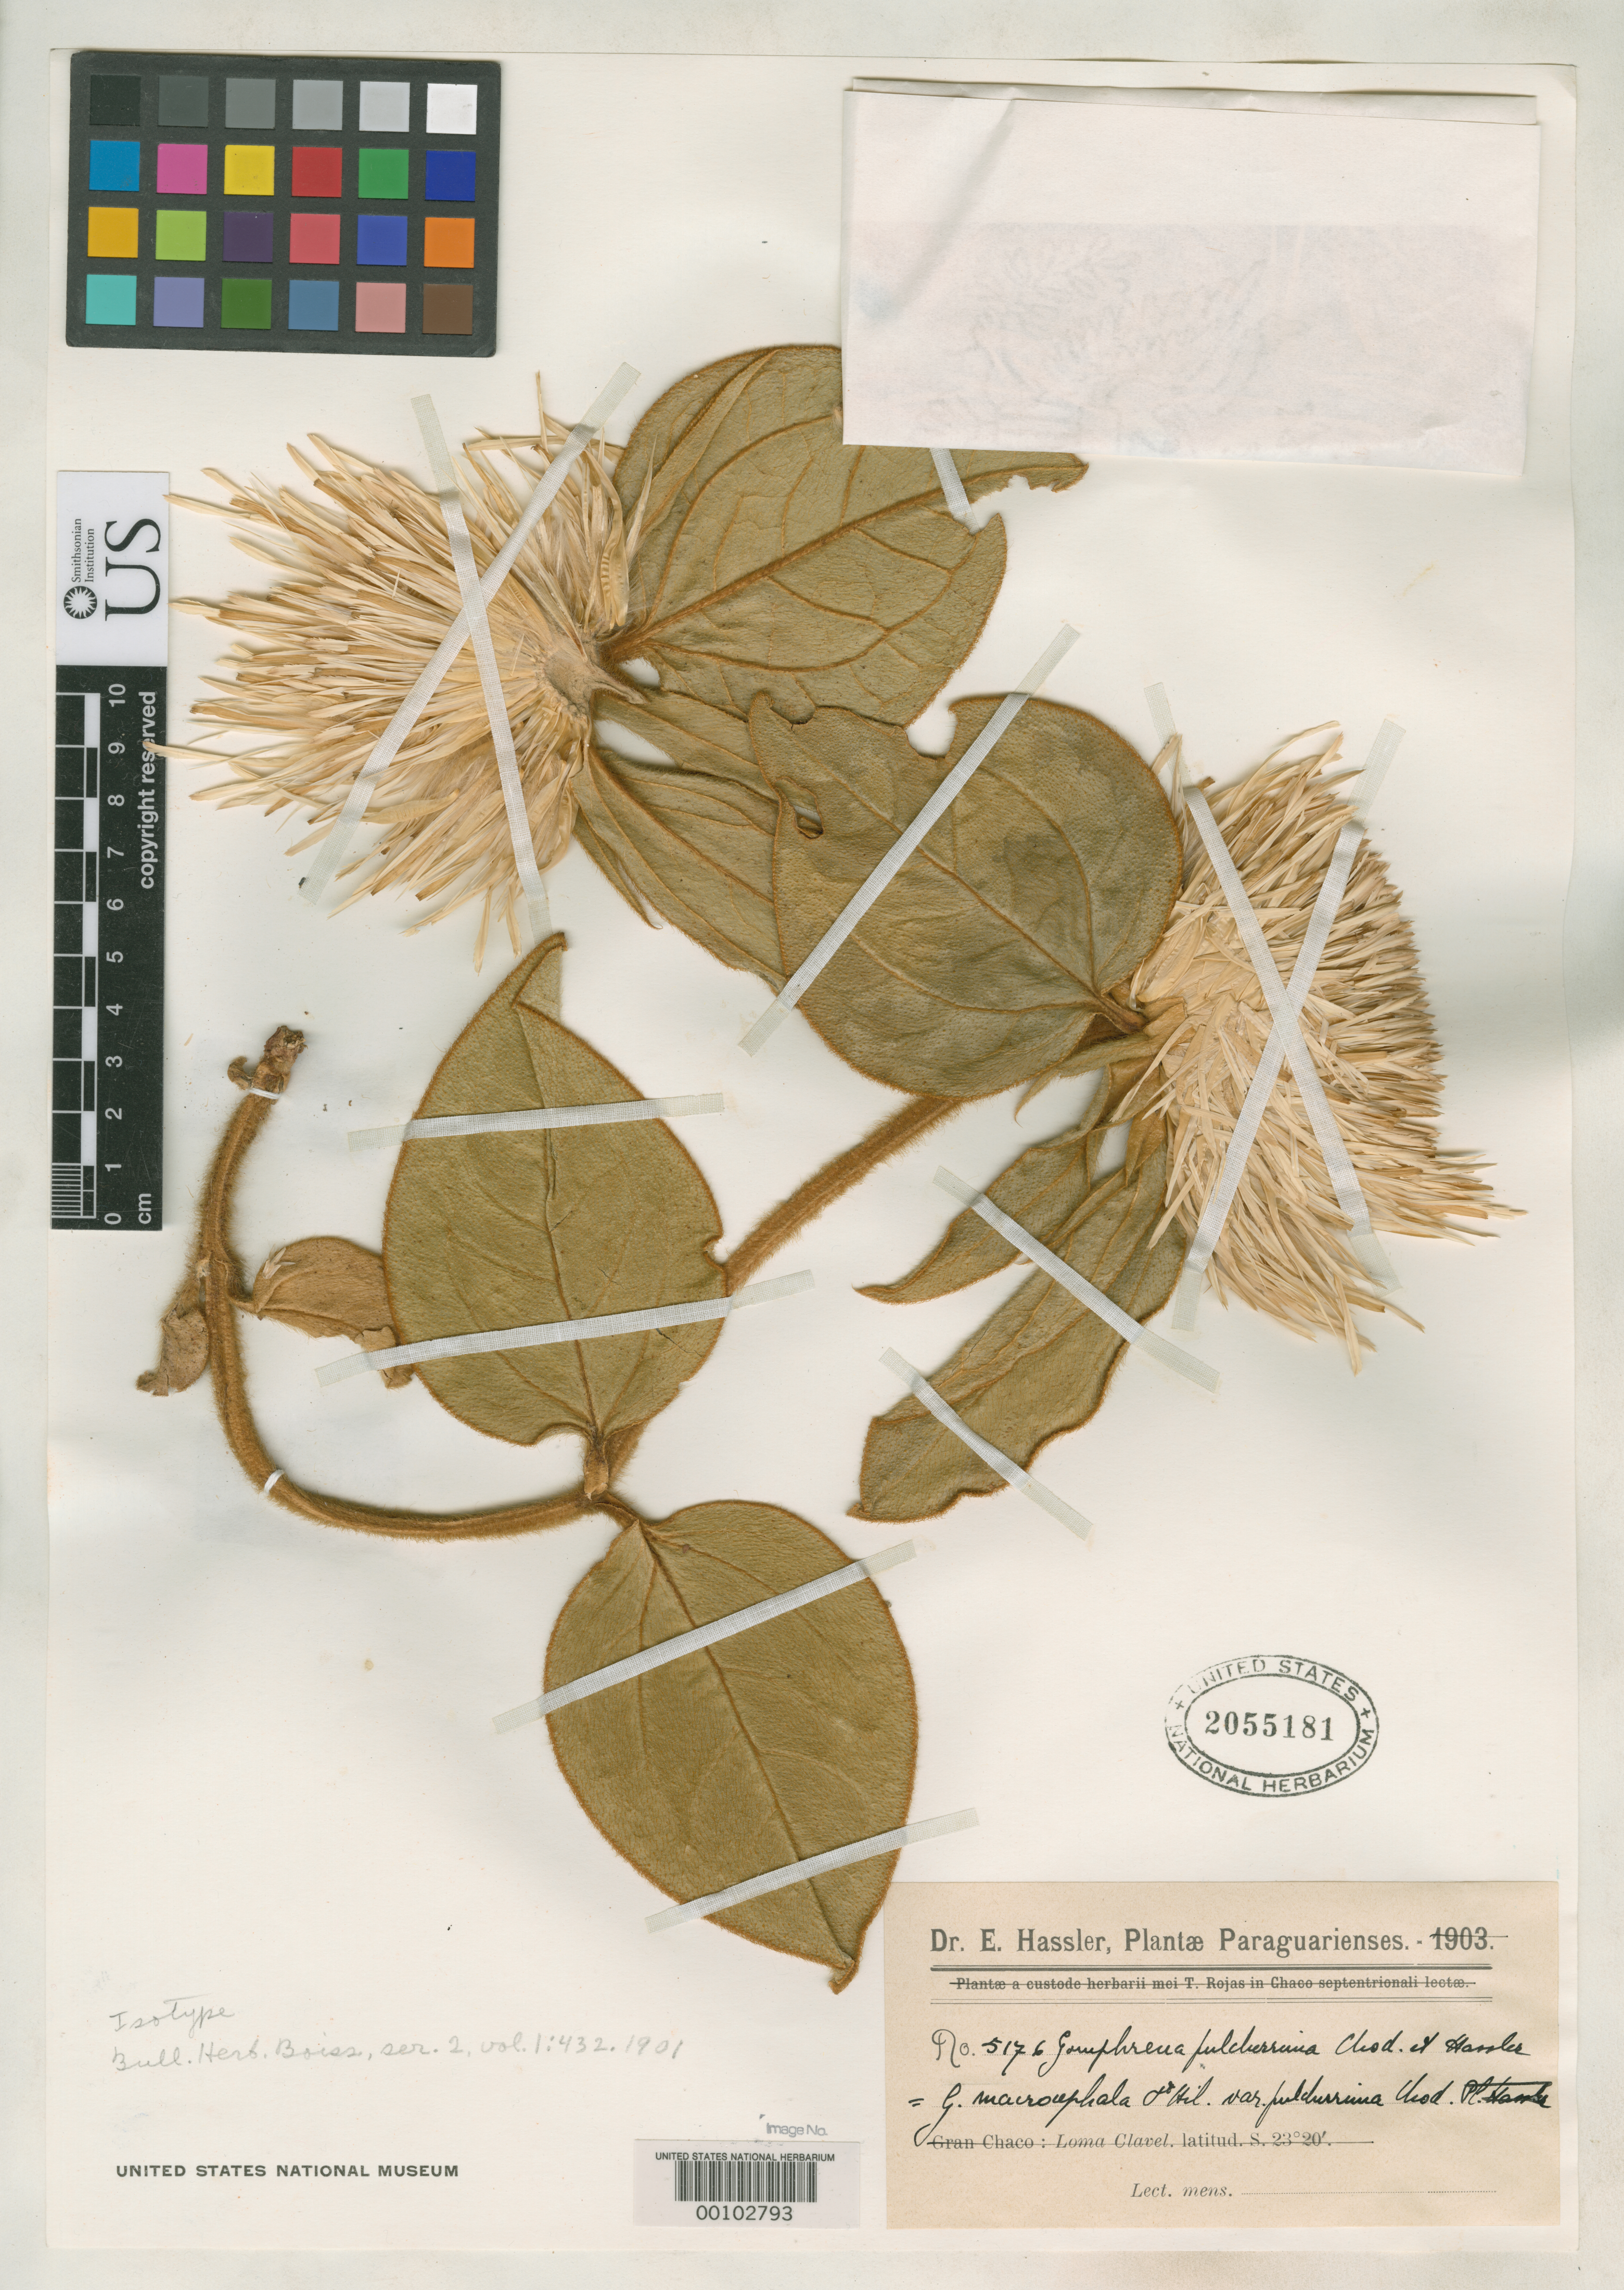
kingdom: Plantae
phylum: Tracheophyta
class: Magnoliopsida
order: Caryophyllales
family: Amaranthaceae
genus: Gomphrena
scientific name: Gomphrena macrocephala var. pulcherrima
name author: Chodat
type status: Isotype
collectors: E. Hassler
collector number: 5176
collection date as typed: Oct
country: Paraguay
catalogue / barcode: US 2055181